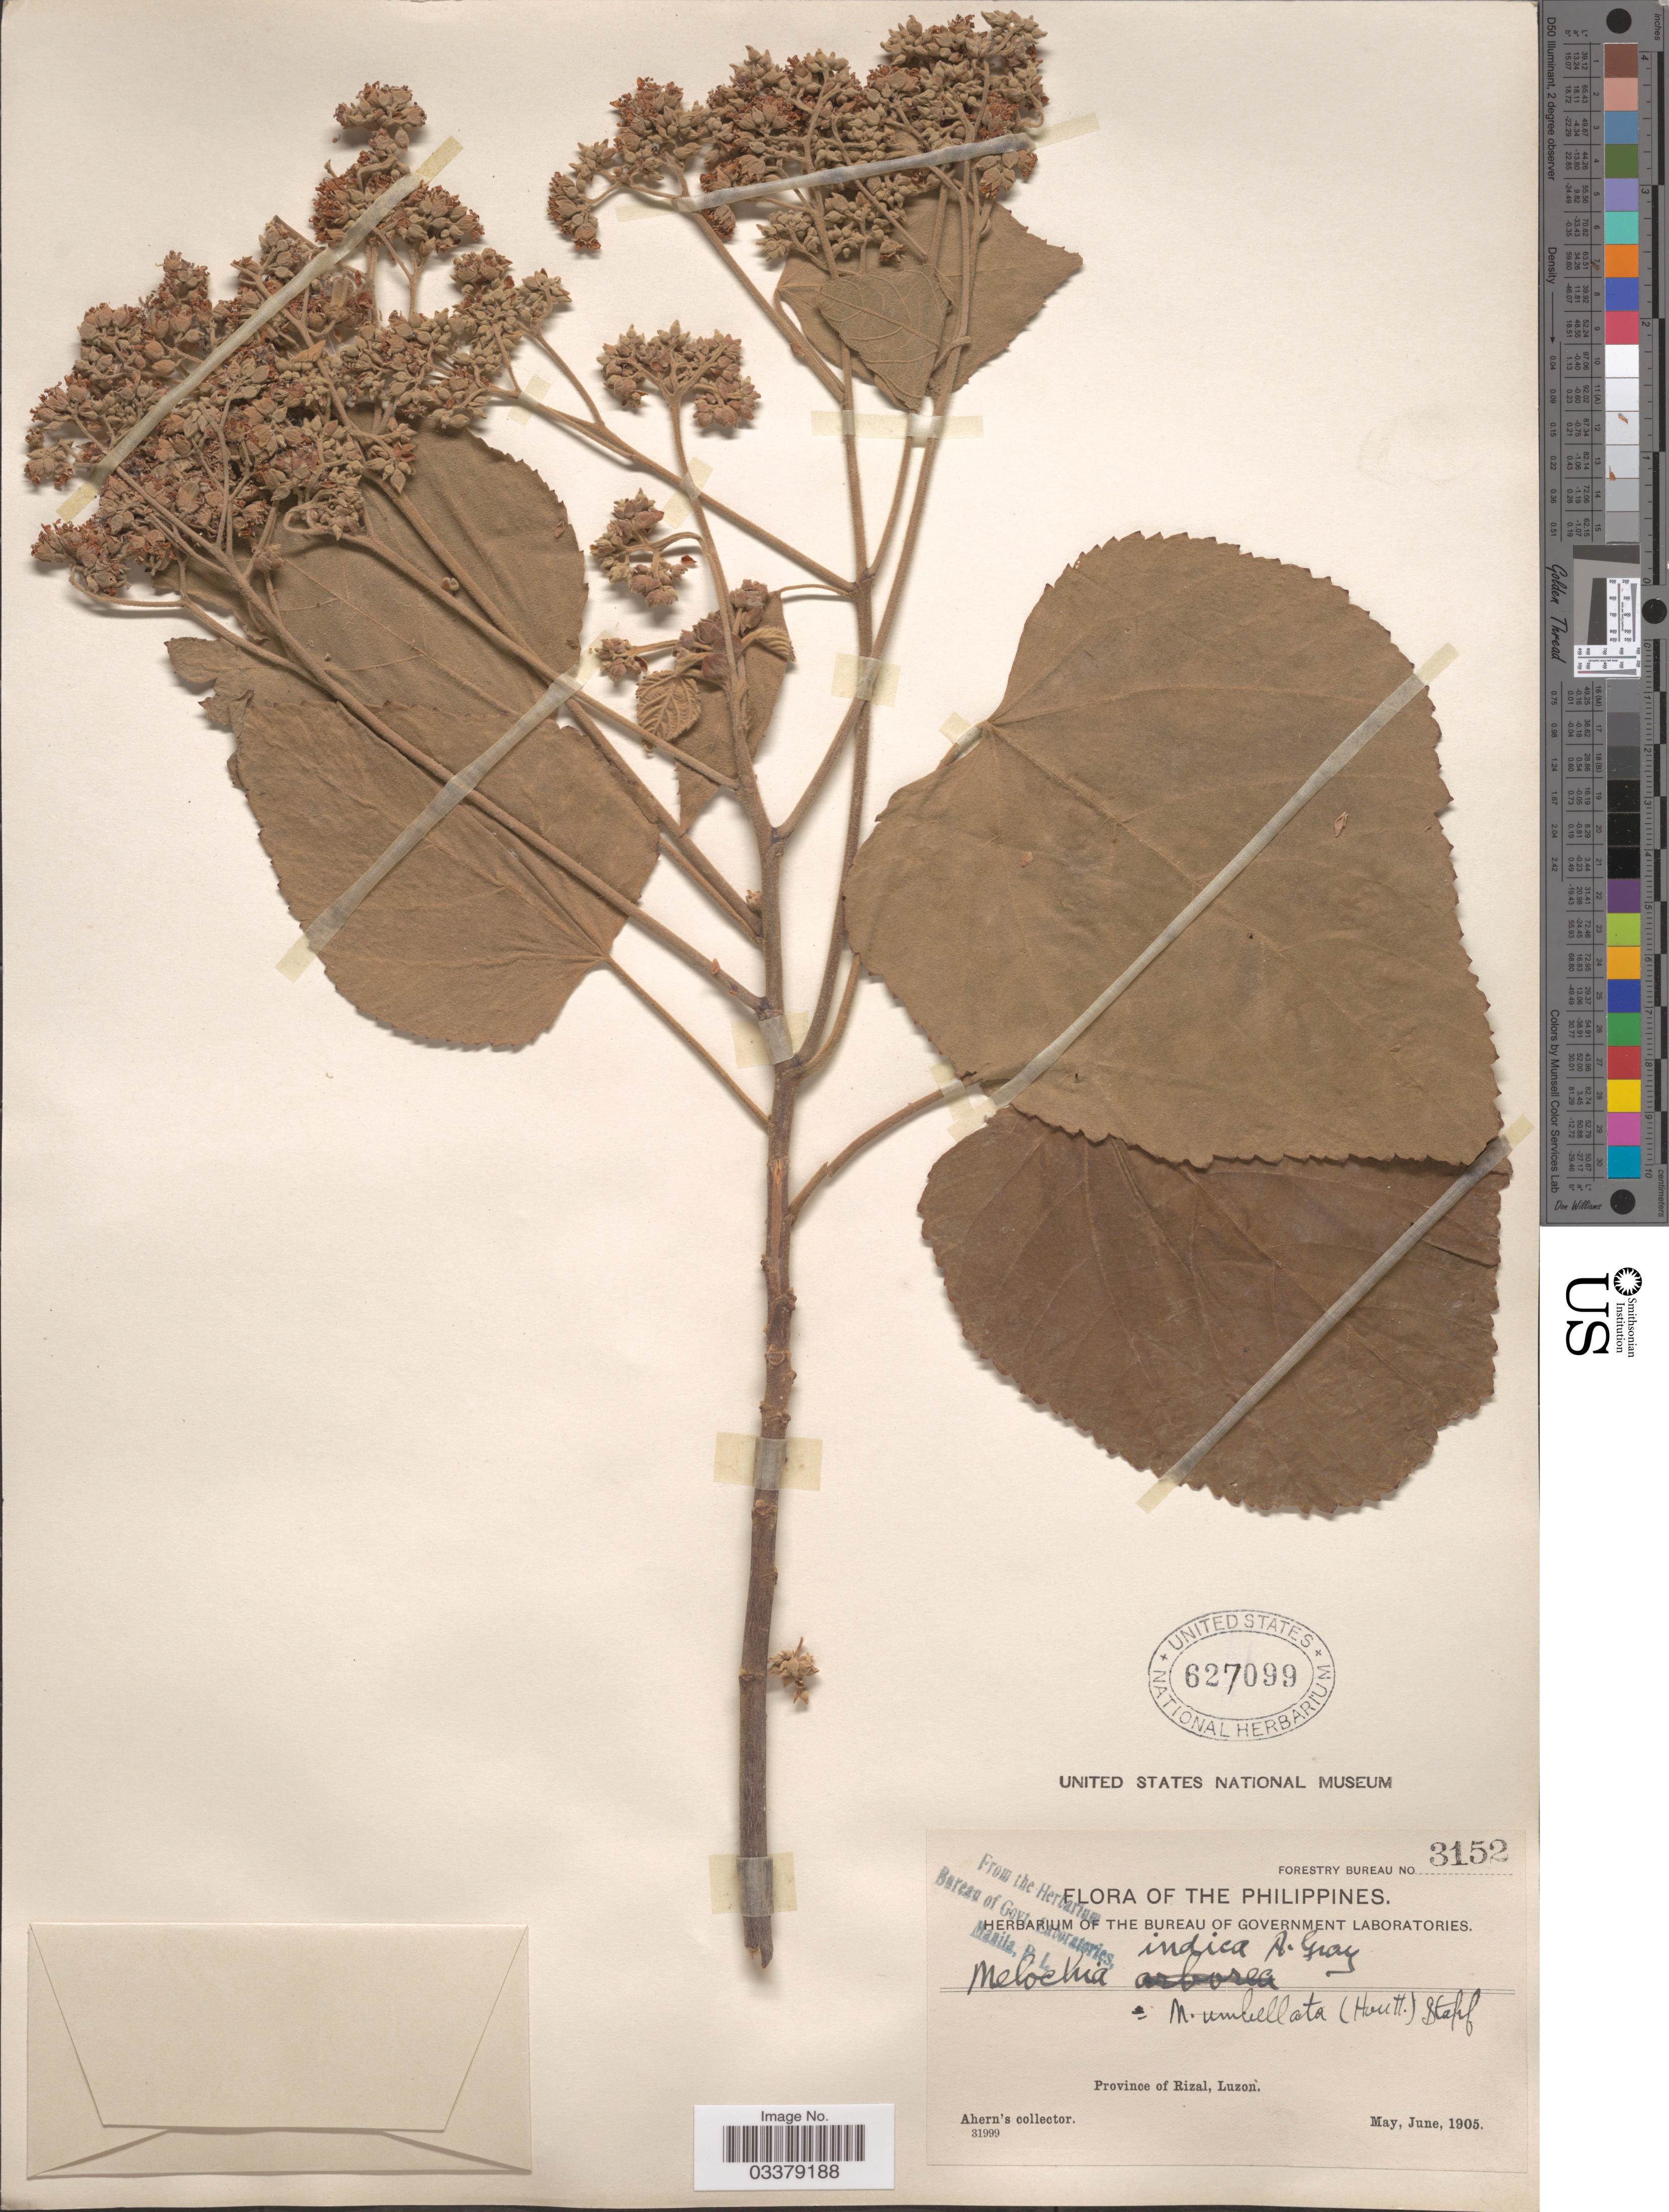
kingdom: Plantae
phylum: Tracheophyta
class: Magnoliopsida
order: Malvales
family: Malvaceae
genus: Melochia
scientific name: Melochia umbellata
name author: Stapf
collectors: Ahern's collector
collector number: Forestry Bureau 3152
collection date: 1905-05/1905-06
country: Philippines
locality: Province of Rizal, Luzon.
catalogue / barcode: US 627099